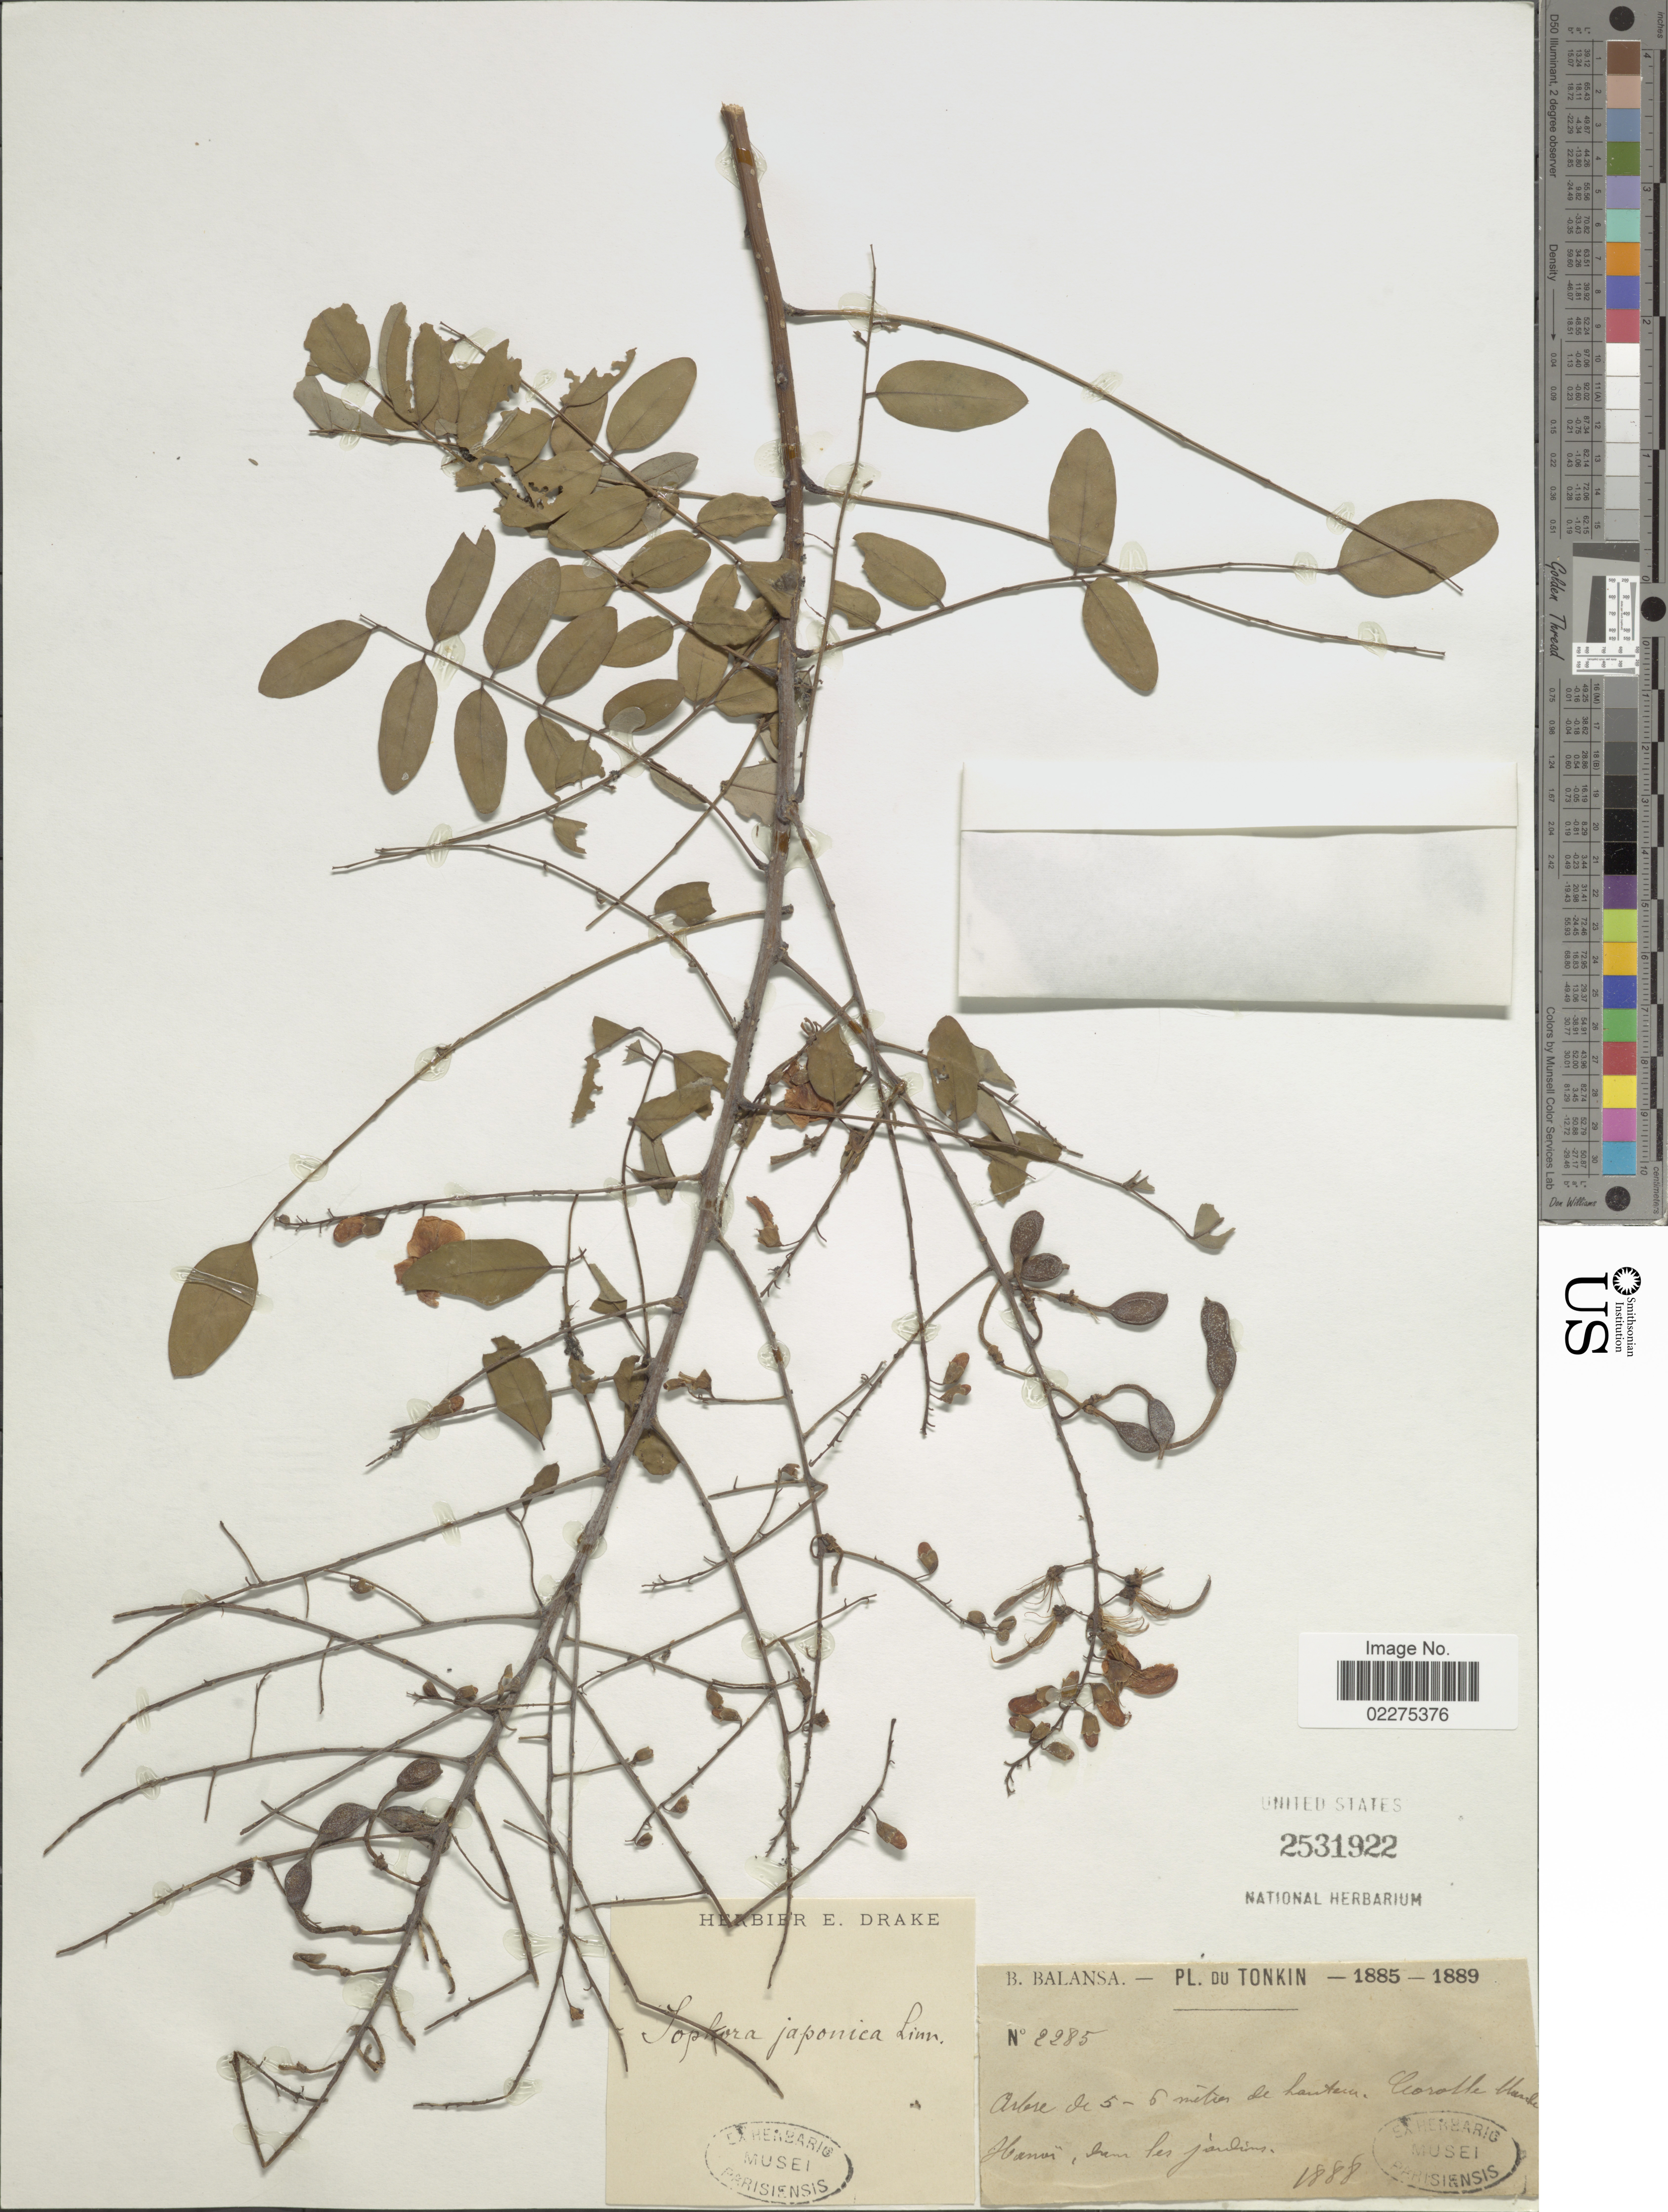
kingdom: Plantae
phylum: Tracheophyta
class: Magnoliopsida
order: Fabales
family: Fabaceae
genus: Sophora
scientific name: Sophora japonica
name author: L.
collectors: B. Balansa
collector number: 2285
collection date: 1888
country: Vietnam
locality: Tonkin. Hanvi [interpreted]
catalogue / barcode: US 2531922